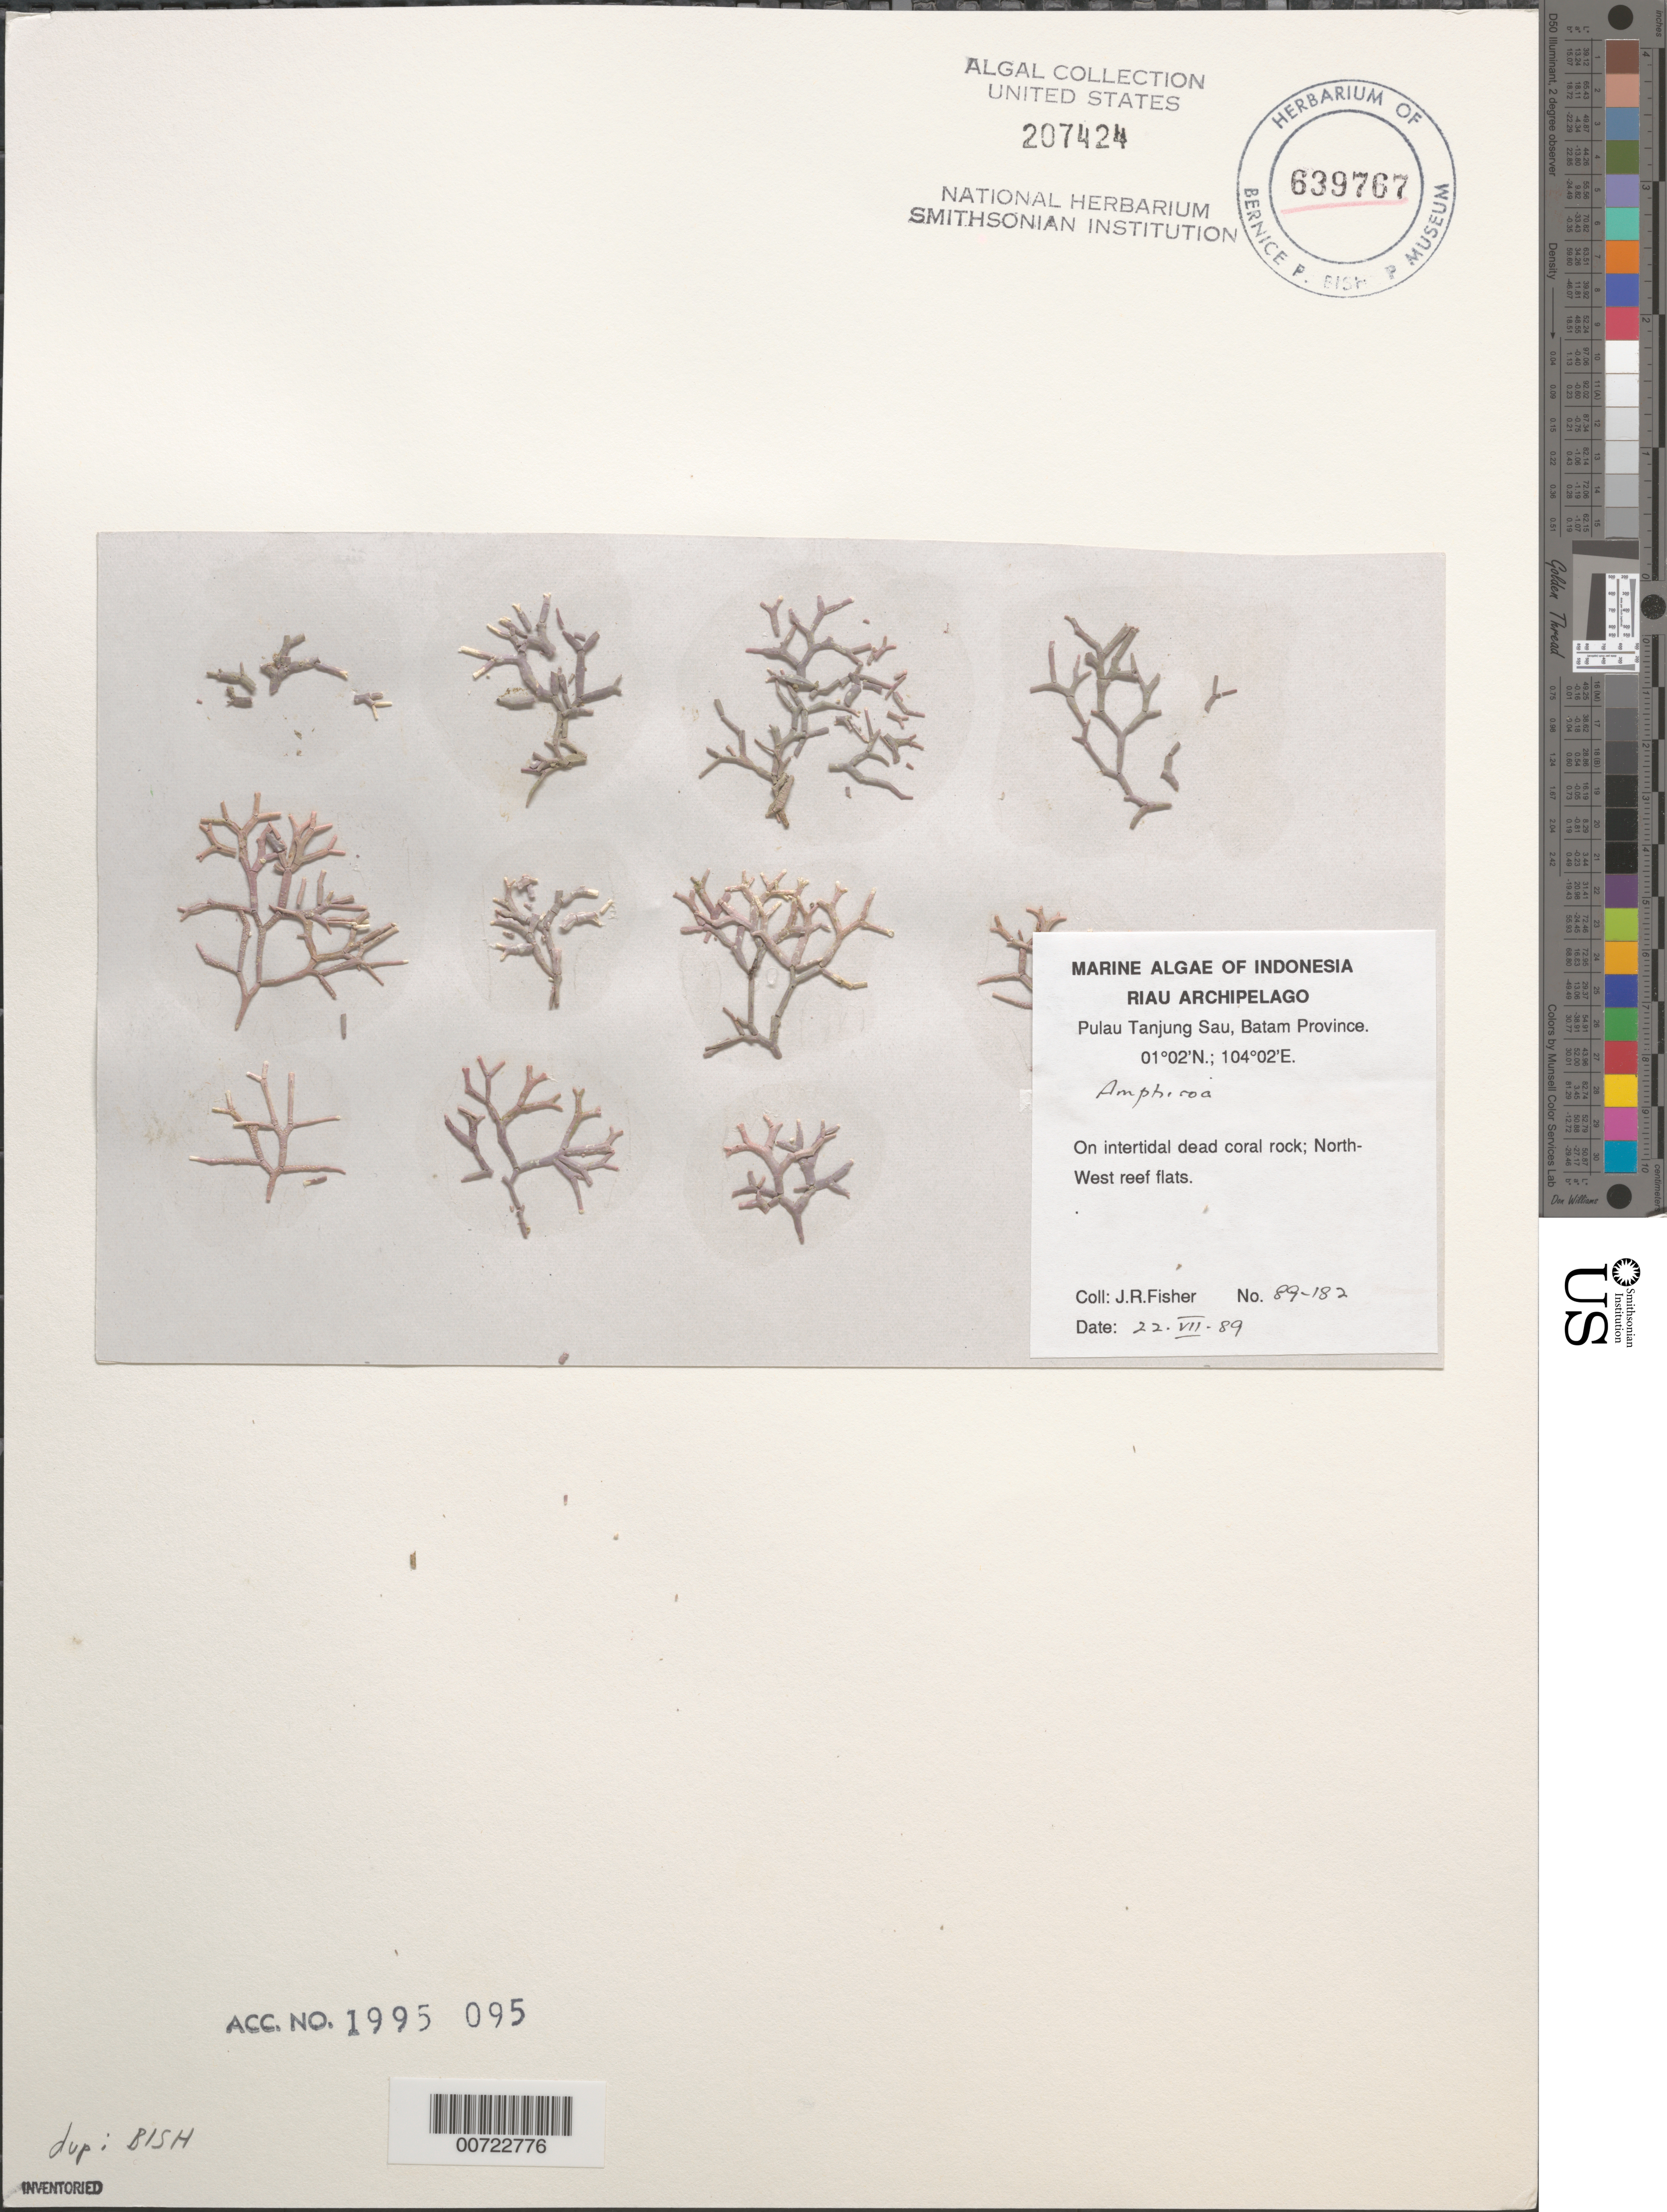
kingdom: Plantae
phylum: Rhodophyta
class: Florideophyceae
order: Corallinales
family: Lithophyllaceae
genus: Amphiroa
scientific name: Amphiroa sp.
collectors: J. Fisher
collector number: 89-182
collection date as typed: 22 Jul 1989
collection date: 1989-07-22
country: Indonesia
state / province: Sumatra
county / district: Riau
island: Pulau Tanjung Sau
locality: North-West Reef flats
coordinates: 01 02' N, 104 02' E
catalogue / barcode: US 207424